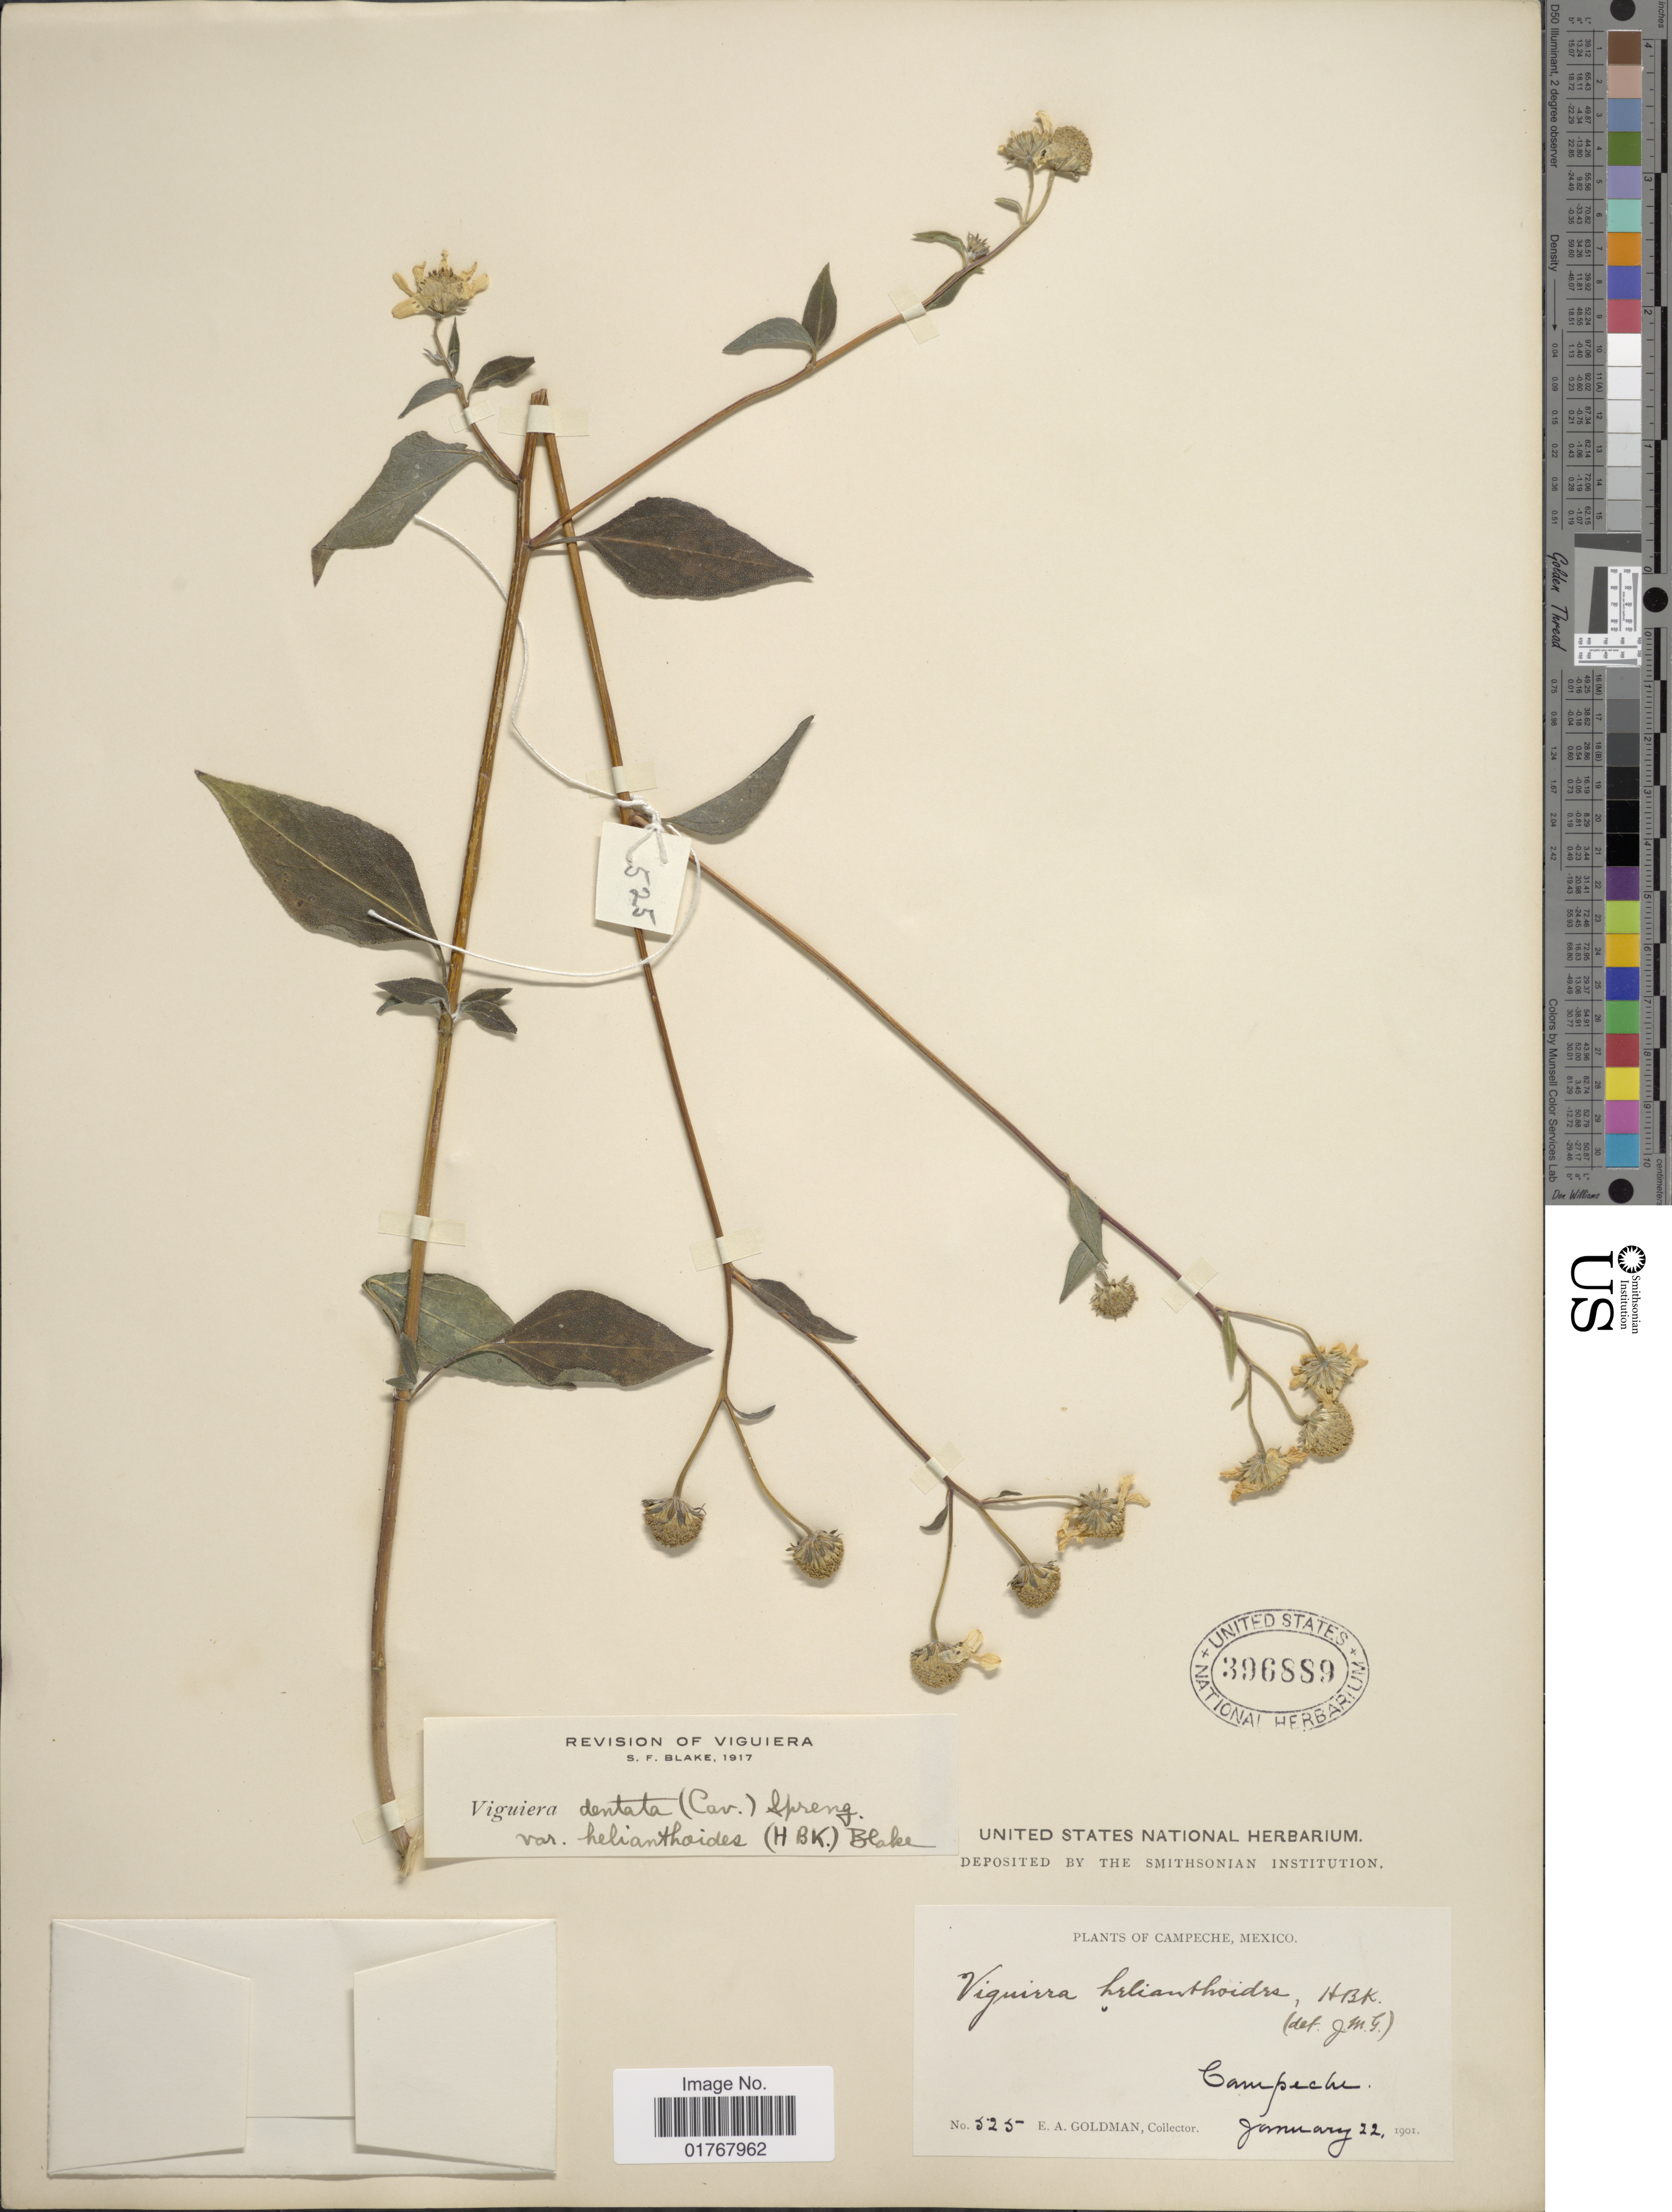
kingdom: Plantae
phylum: Tracheophyta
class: Magnoliopsida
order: Asterales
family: Asteraceae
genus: Viguiera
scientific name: Viguiera dentata var. helianthoides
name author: (Kunth) Blake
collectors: E. A. Goldman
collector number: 525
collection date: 1901-01-22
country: Mexico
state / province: Campeche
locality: Campeche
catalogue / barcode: US 396889